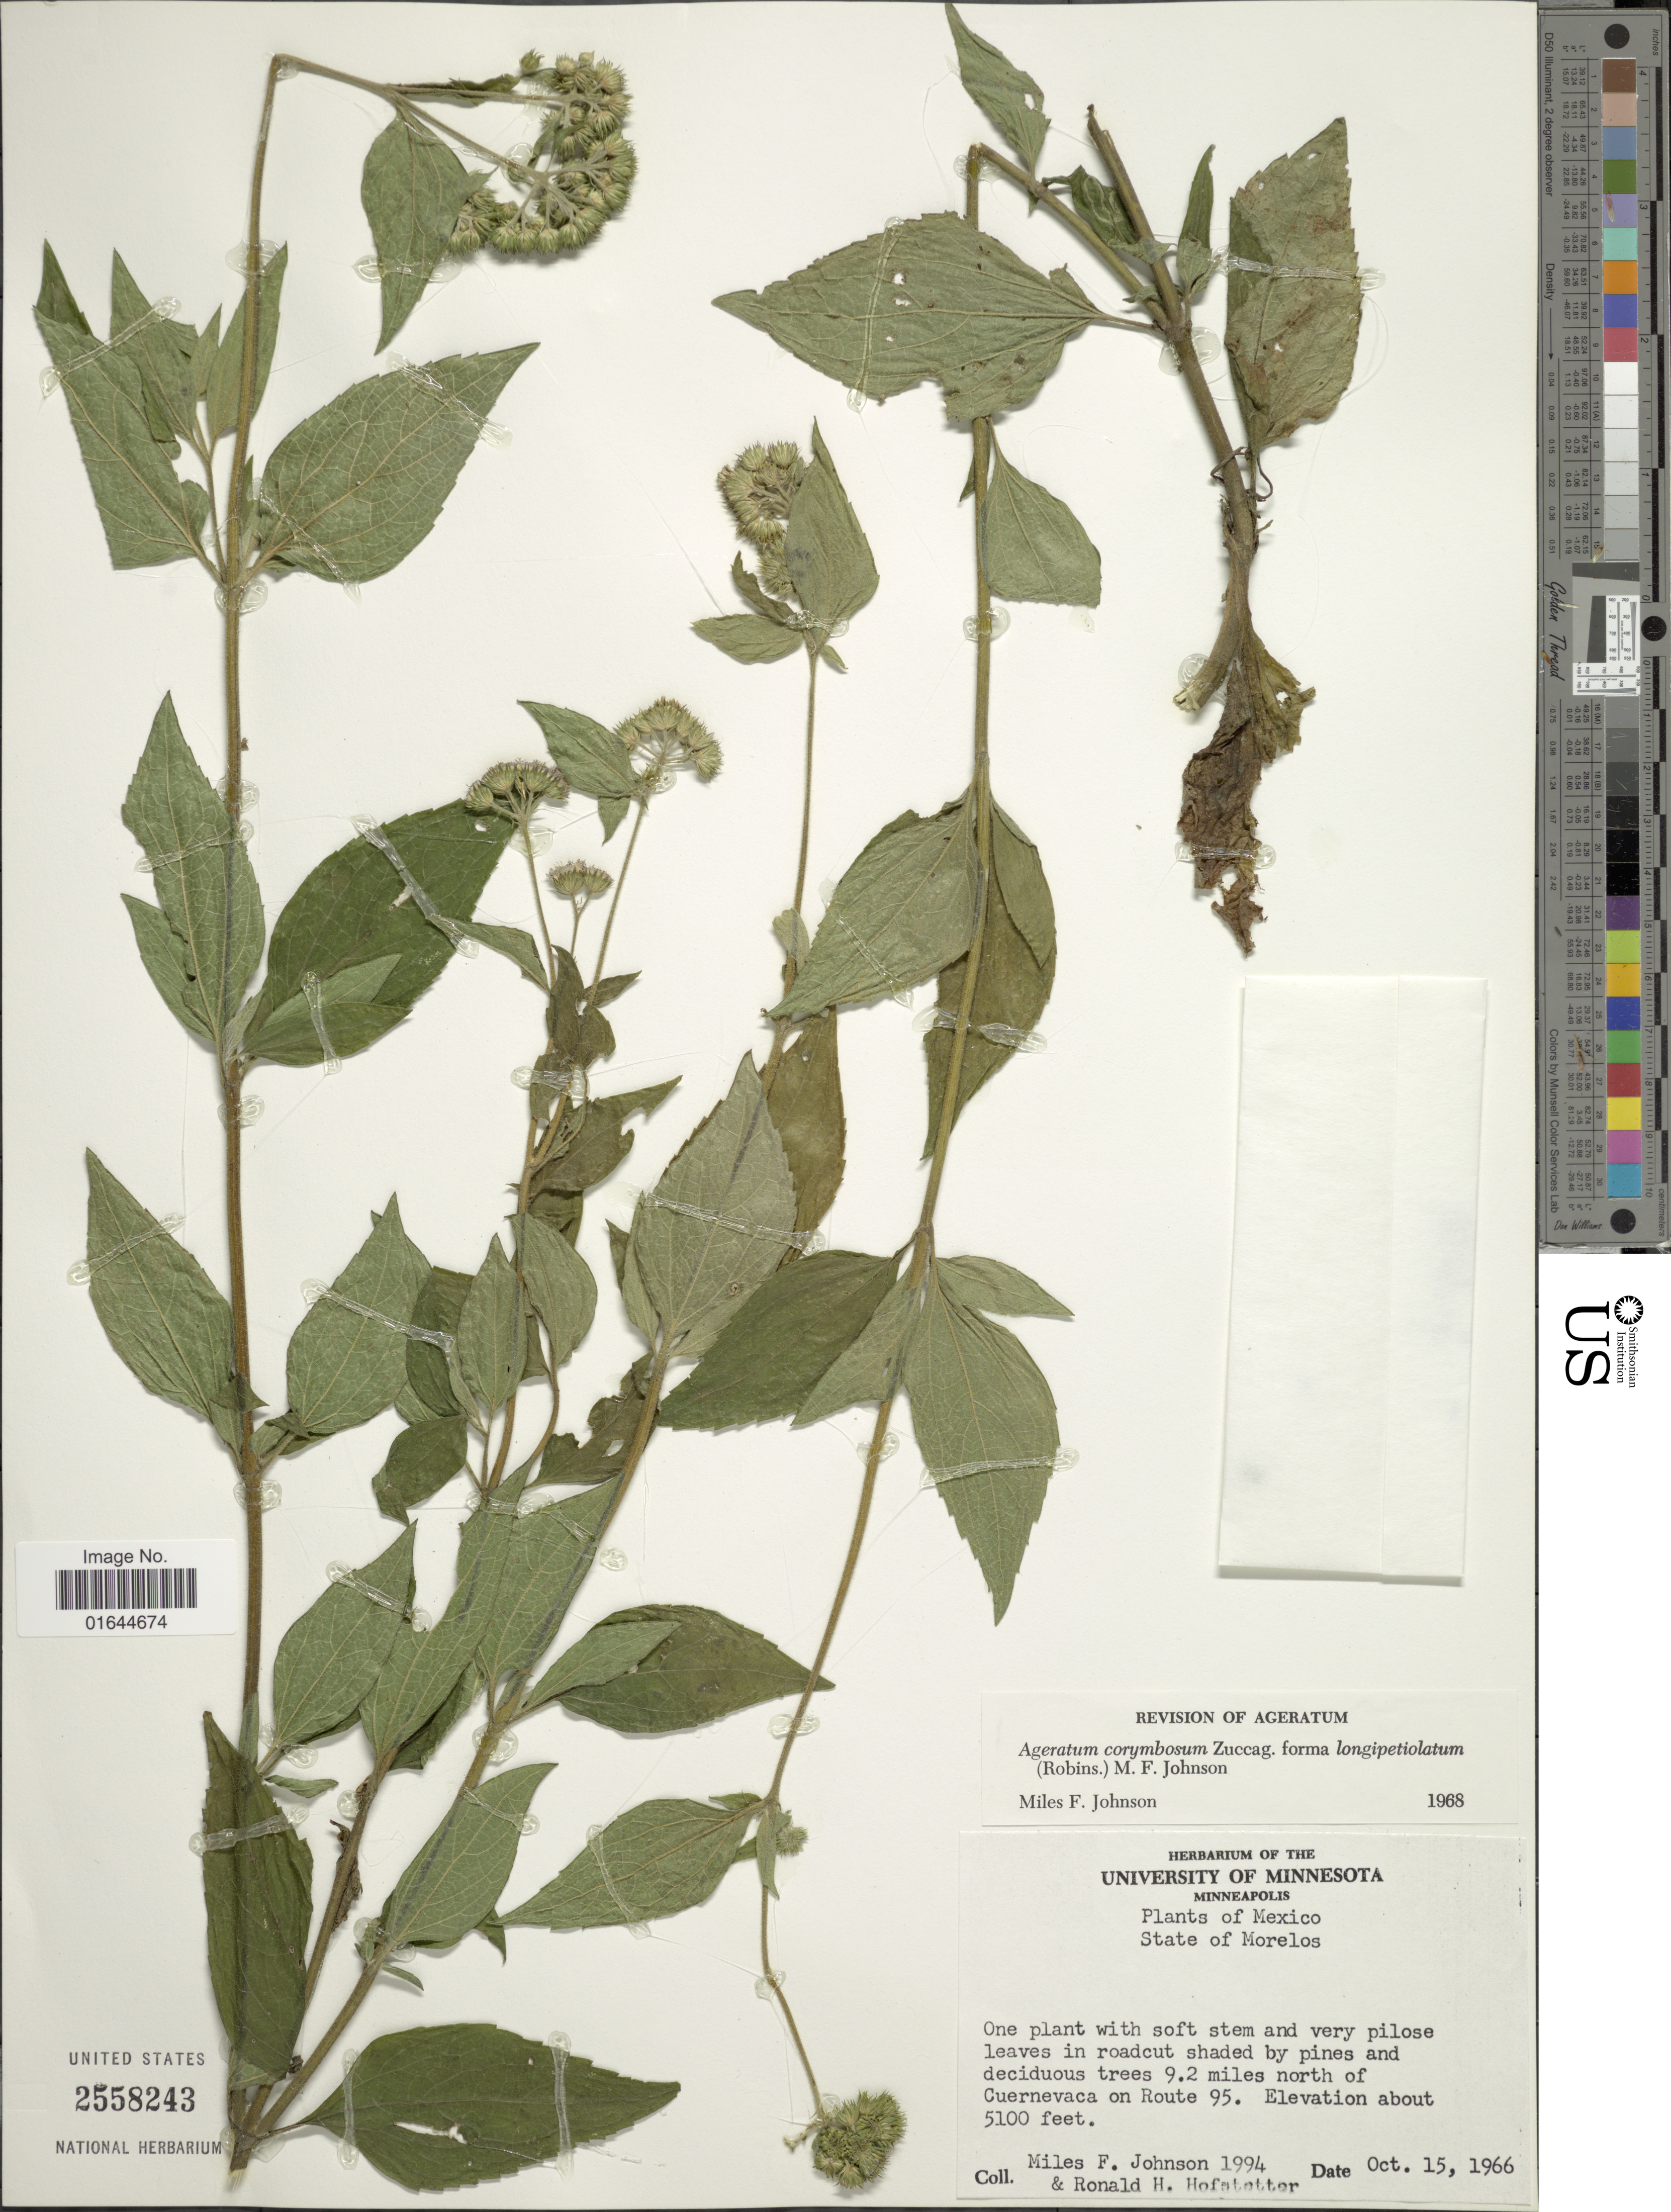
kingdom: Plantae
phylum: Tracheophyta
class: Magnoliopsida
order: Asterales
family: Asteraceae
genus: Ageratum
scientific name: Ageratum corymbosum f. longipetiolatum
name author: (B.L. Rob.) M.F. Johnson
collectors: M. F. Johnson & R. Hofstetter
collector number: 1994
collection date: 1966-10-15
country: Mexico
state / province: Morelos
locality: Mexico, State of Morelos, 9.2 miles north of Cuernevaca on Route 95.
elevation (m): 1554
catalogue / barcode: US 2558243